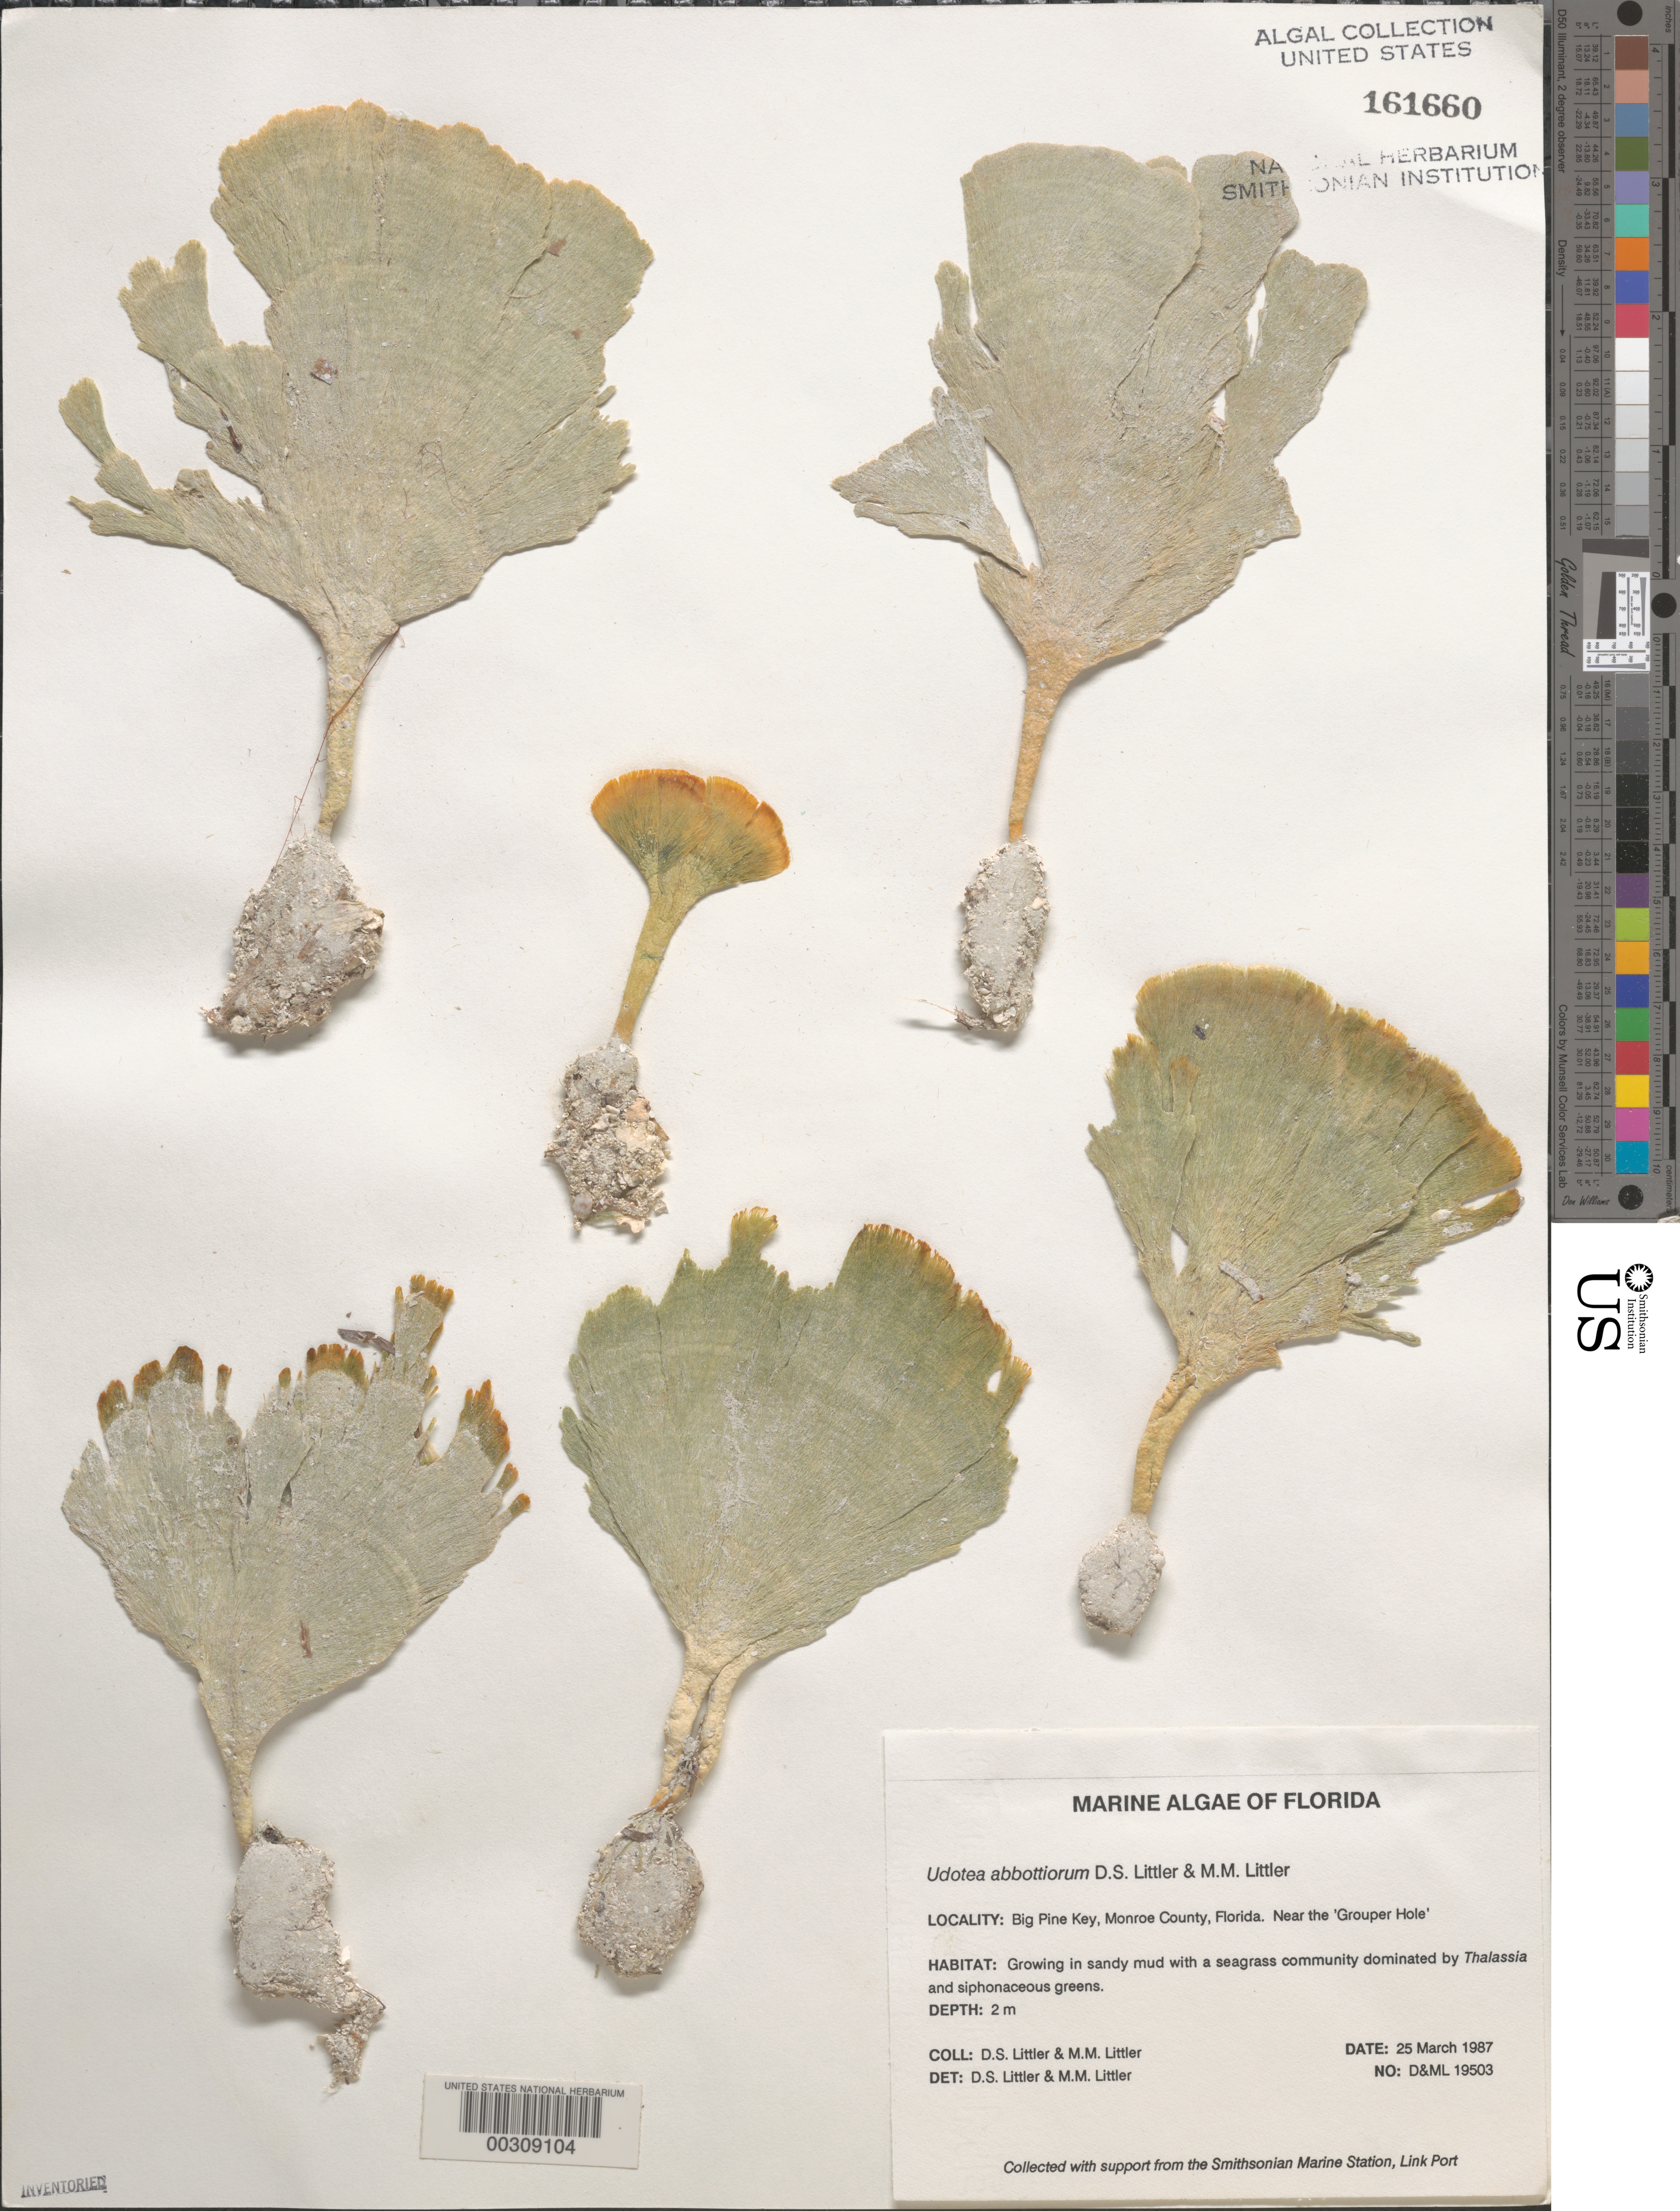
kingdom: Plantae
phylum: Chlorophyta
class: Ulvophyceae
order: Bryopsidales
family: Udoteaceae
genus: Udotea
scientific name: Udotea abbottiorum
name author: D.S. Littler & Littler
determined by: Littler, D. S.; Littler, M. M.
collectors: D. S. Littler & M. M. Littler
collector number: D&ML 19503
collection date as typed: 25 Mar 1987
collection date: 1987-03-25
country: United States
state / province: Florida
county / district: Monroe County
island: Big Pine Key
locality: Near Grouper Hole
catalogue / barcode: US 161660